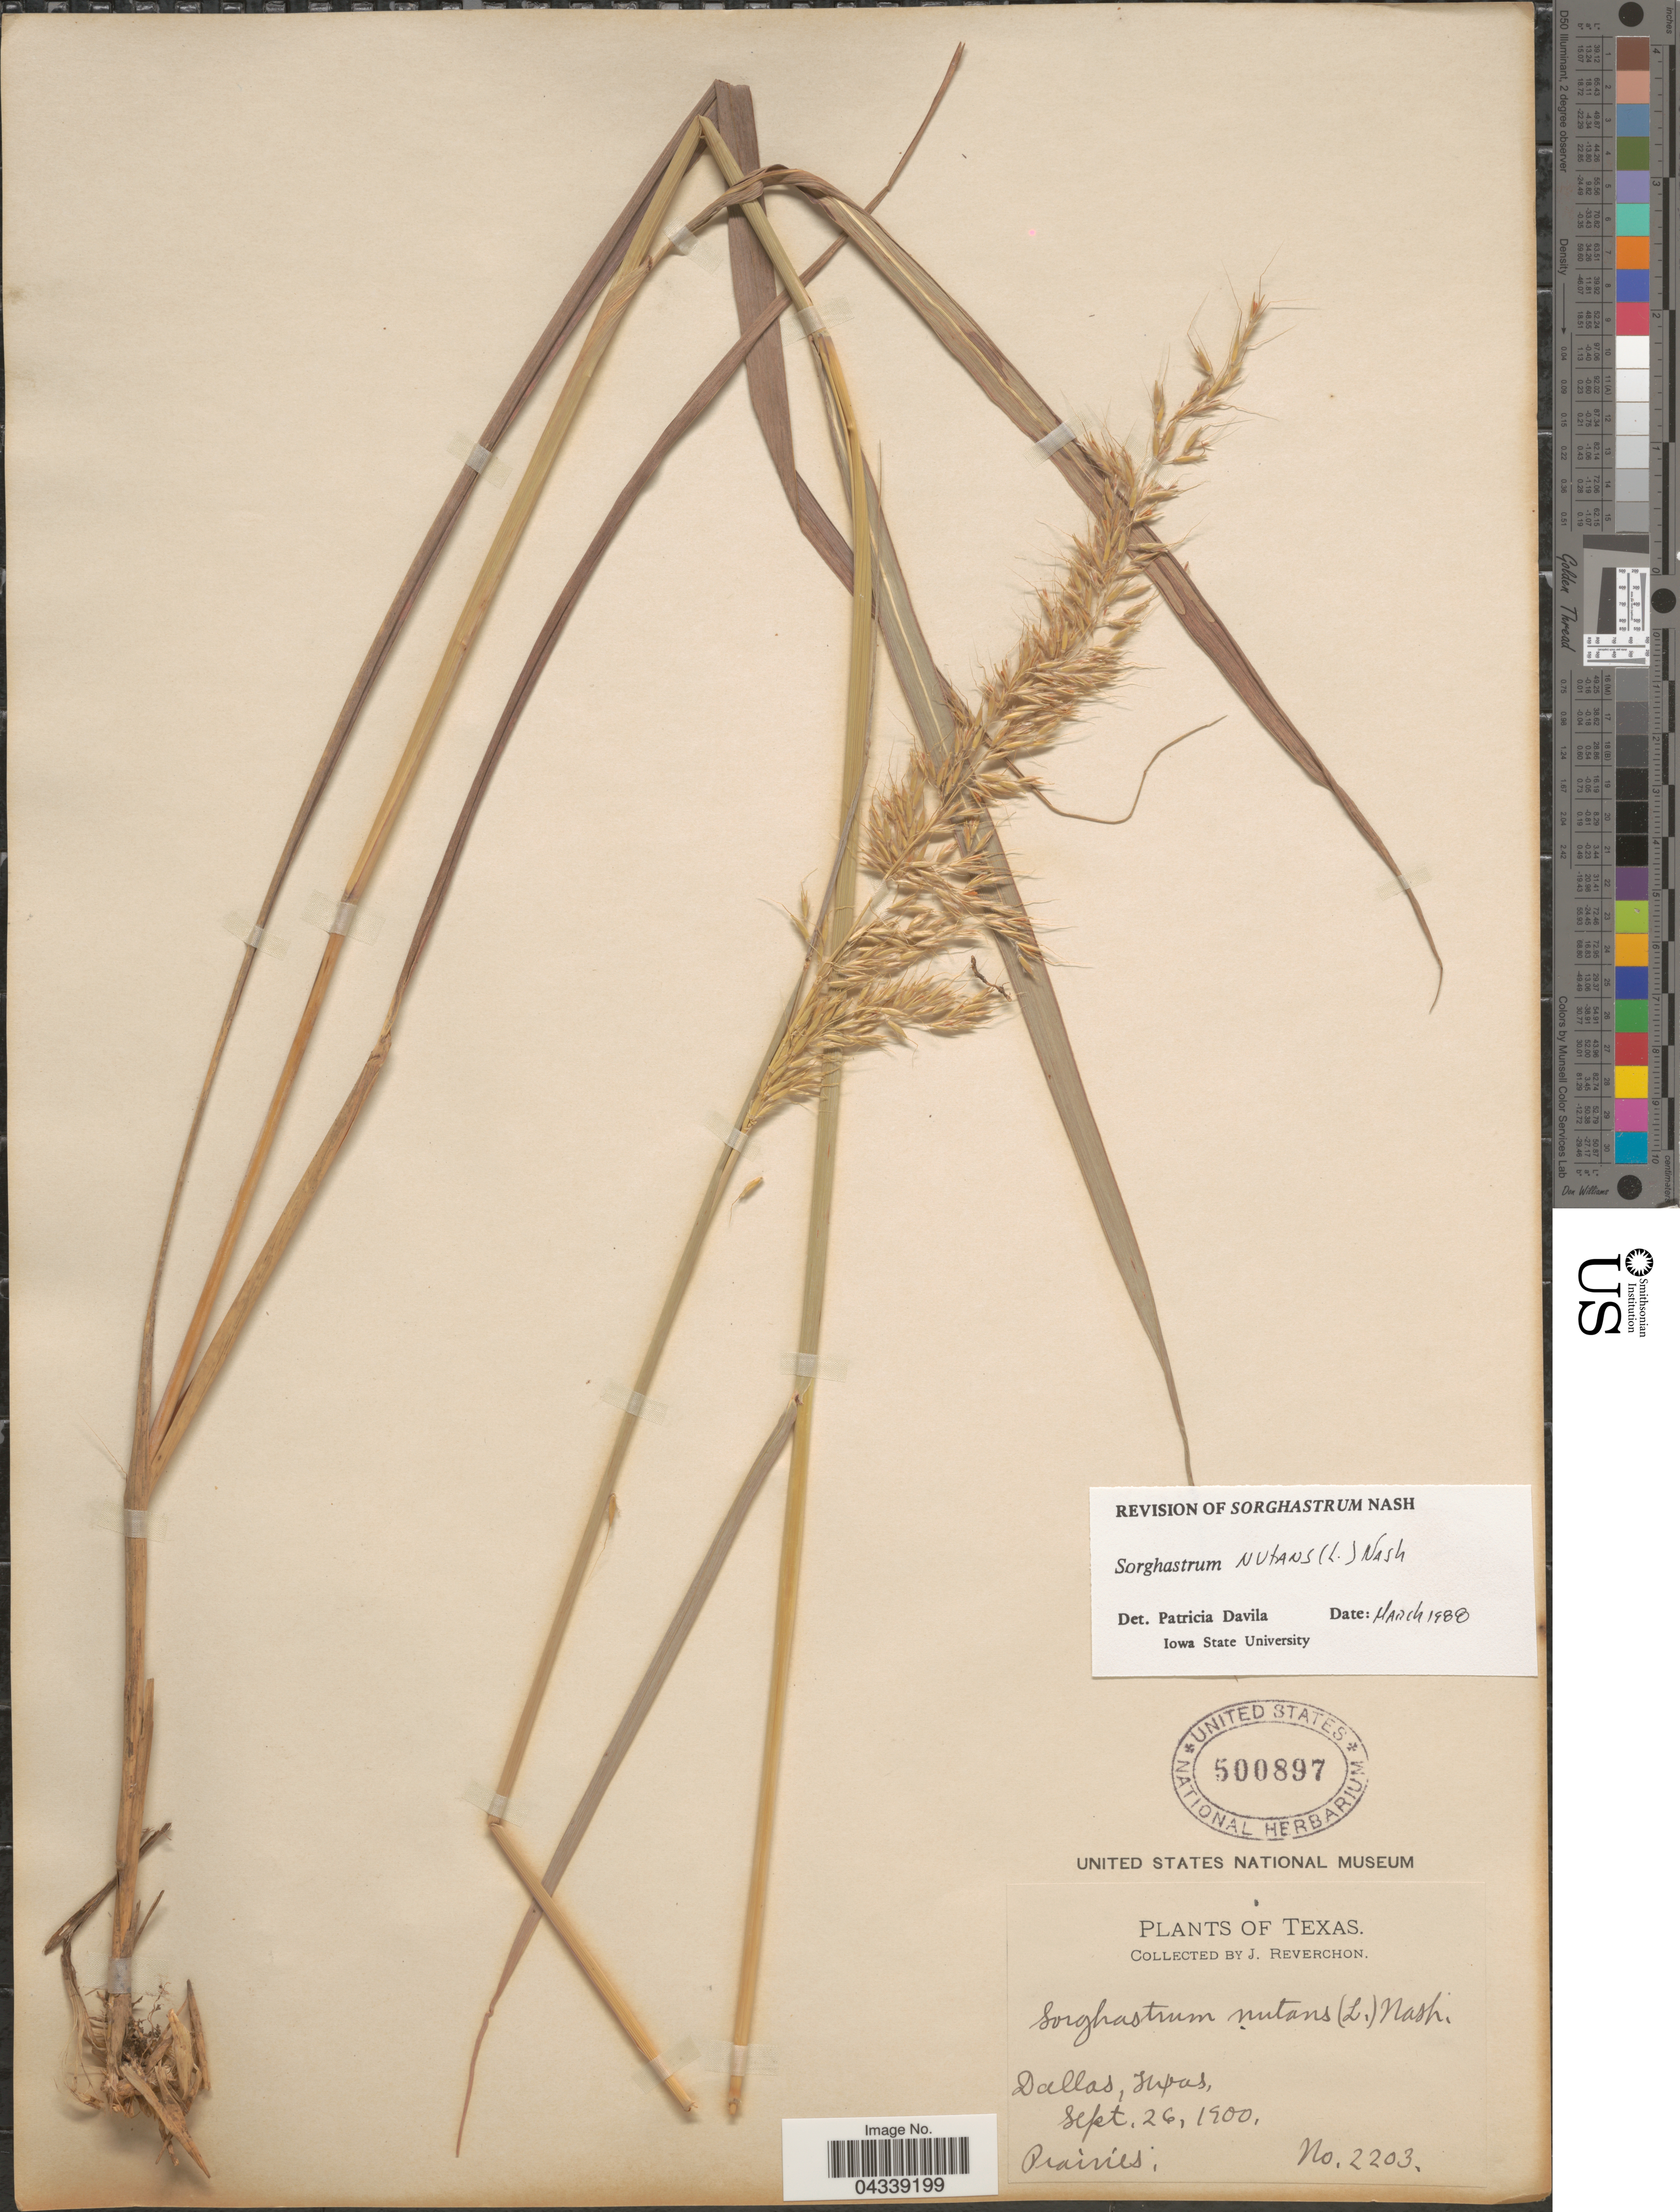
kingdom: Plantae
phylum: Tracheophyta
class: Liliopsida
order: Poales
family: Poaceae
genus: Sorghastrum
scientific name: Sorghastrum nutans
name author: (L.) Nash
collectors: J. Reverchon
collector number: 2203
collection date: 1900-09-26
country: United States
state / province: Texas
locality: Dallas.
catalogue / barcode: US 500897